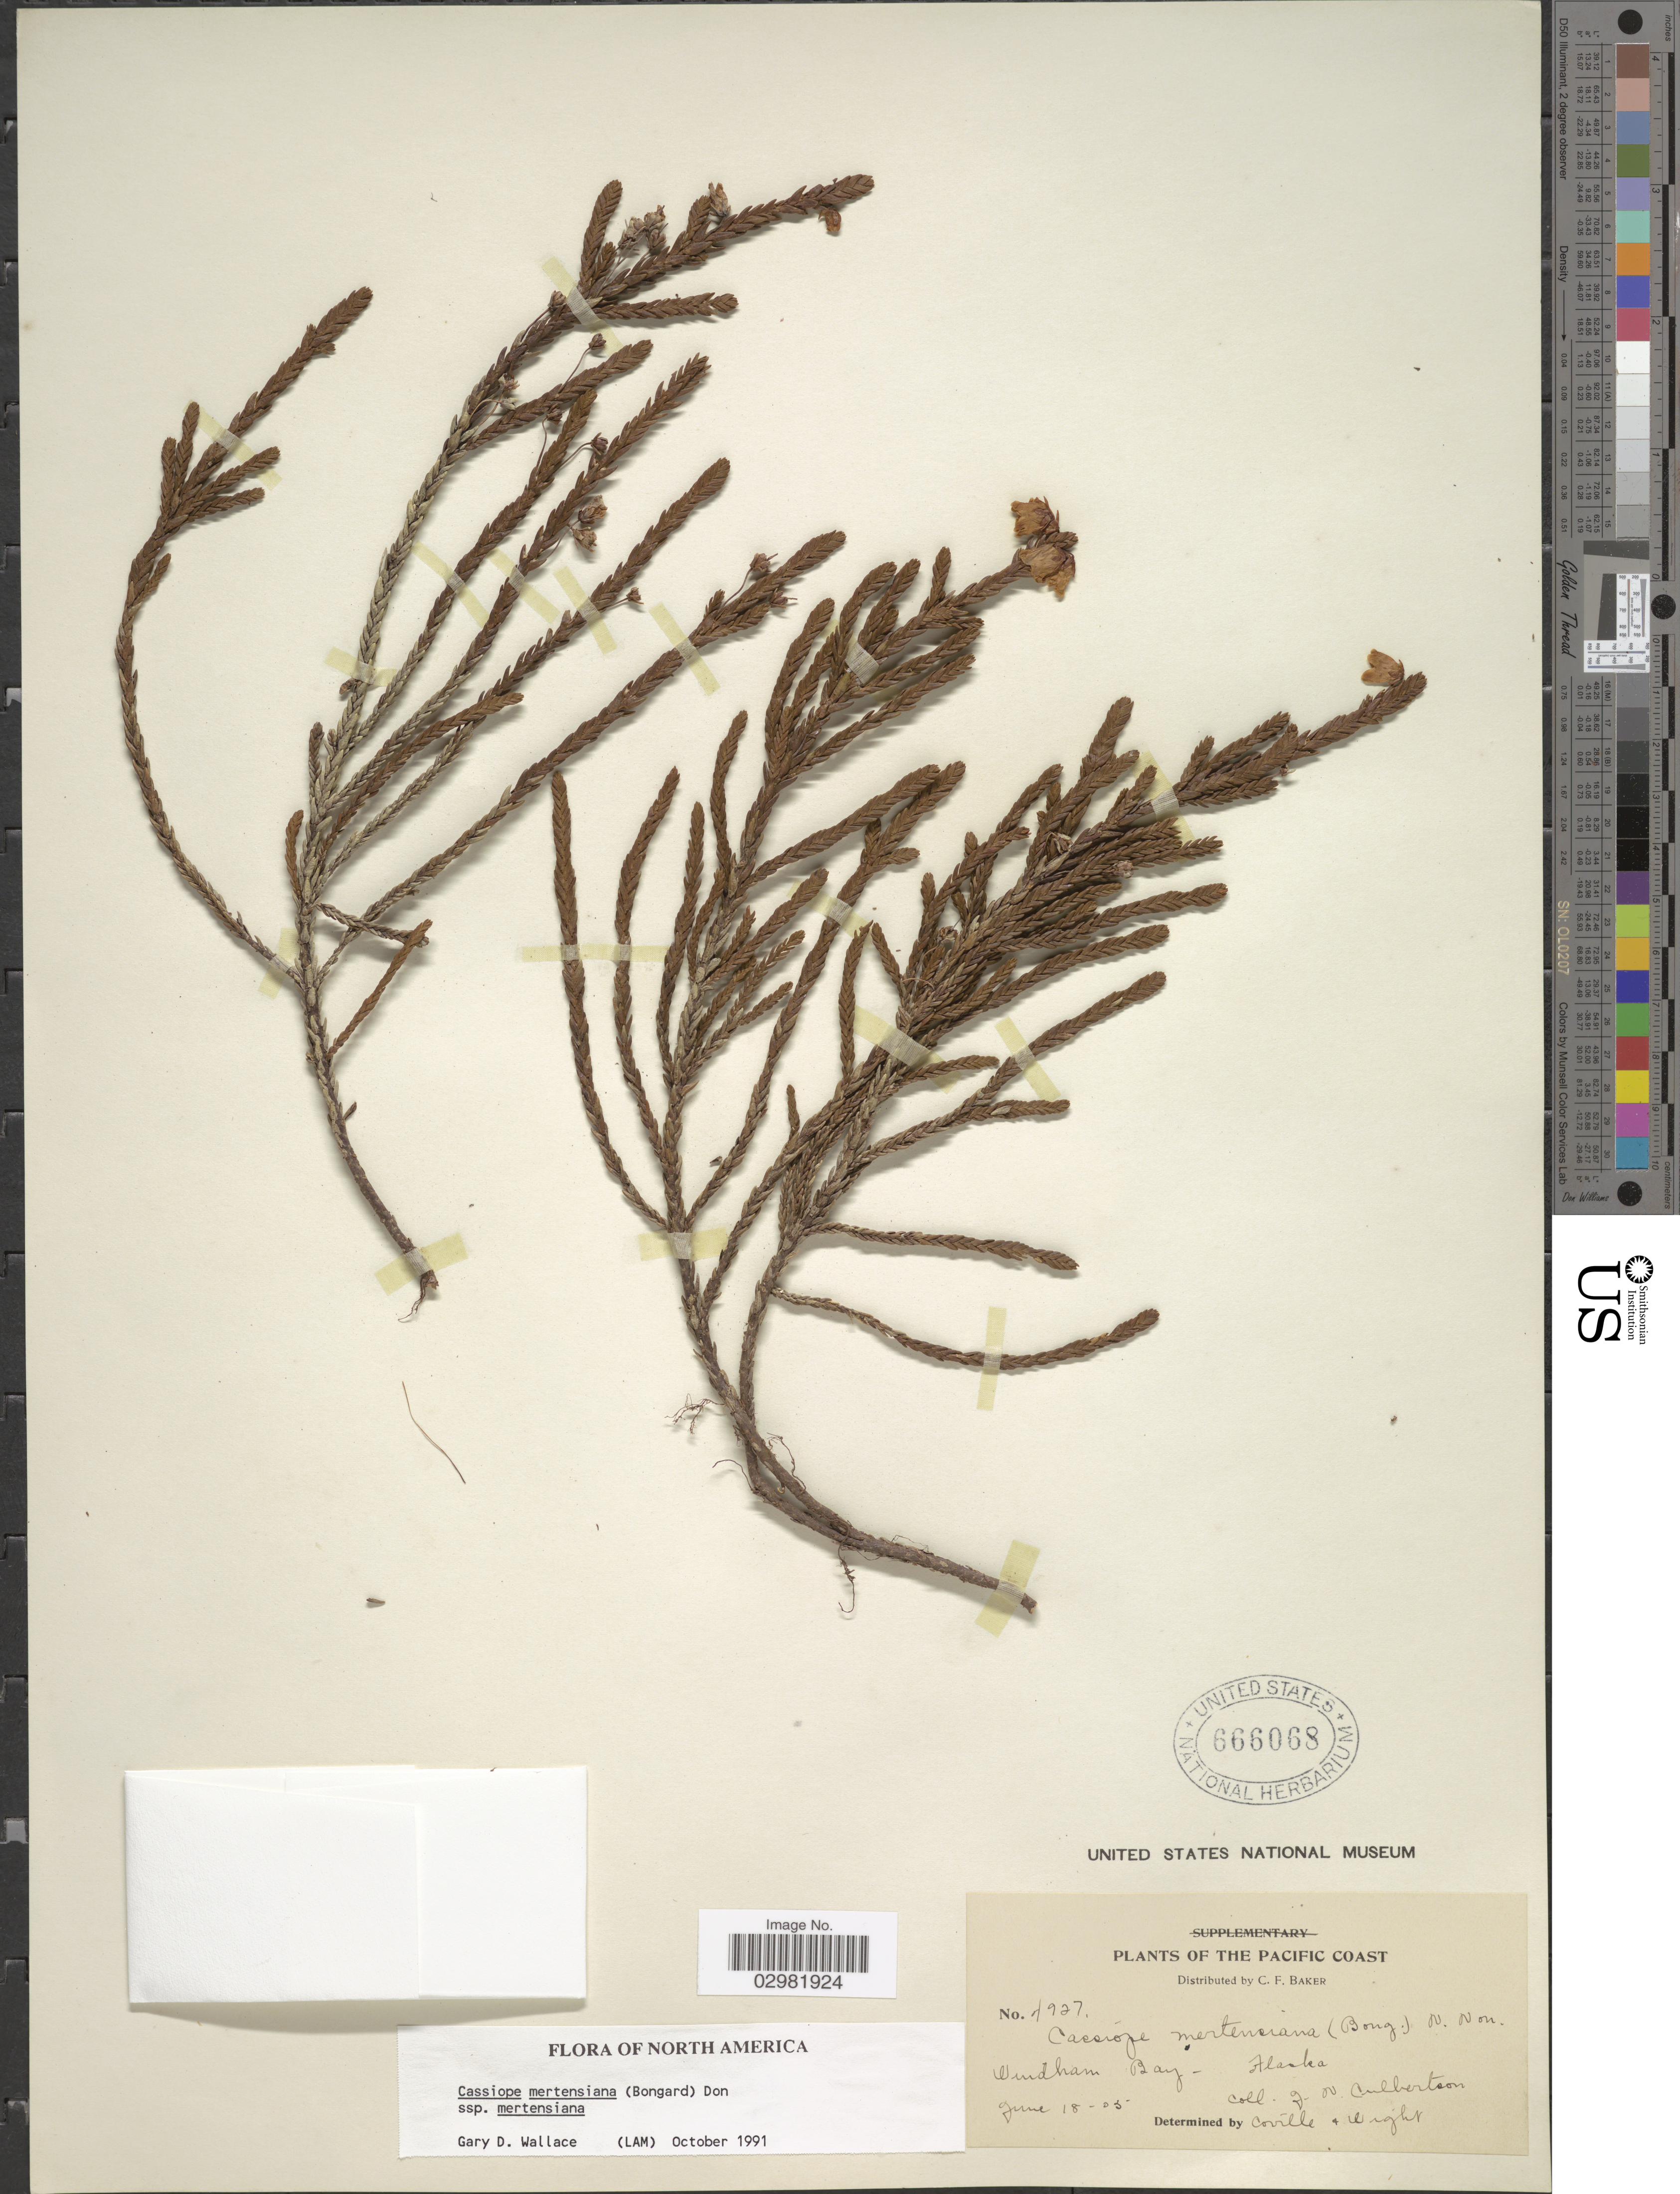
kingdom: Plantae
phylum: Tracheophyta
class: Magnoliopsida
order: Ericales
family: Ericaceae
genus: Cassiope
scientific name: Cassiope mertensiana subsp. mertensiana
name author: (Bong.) G. Don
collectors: J. Culbertson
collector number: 4927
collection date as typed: Transcribed d/m/y: 18/6/5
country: United States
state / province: Alaska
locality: The Pacific Coast, Windham Bay.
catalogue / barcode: US 666068